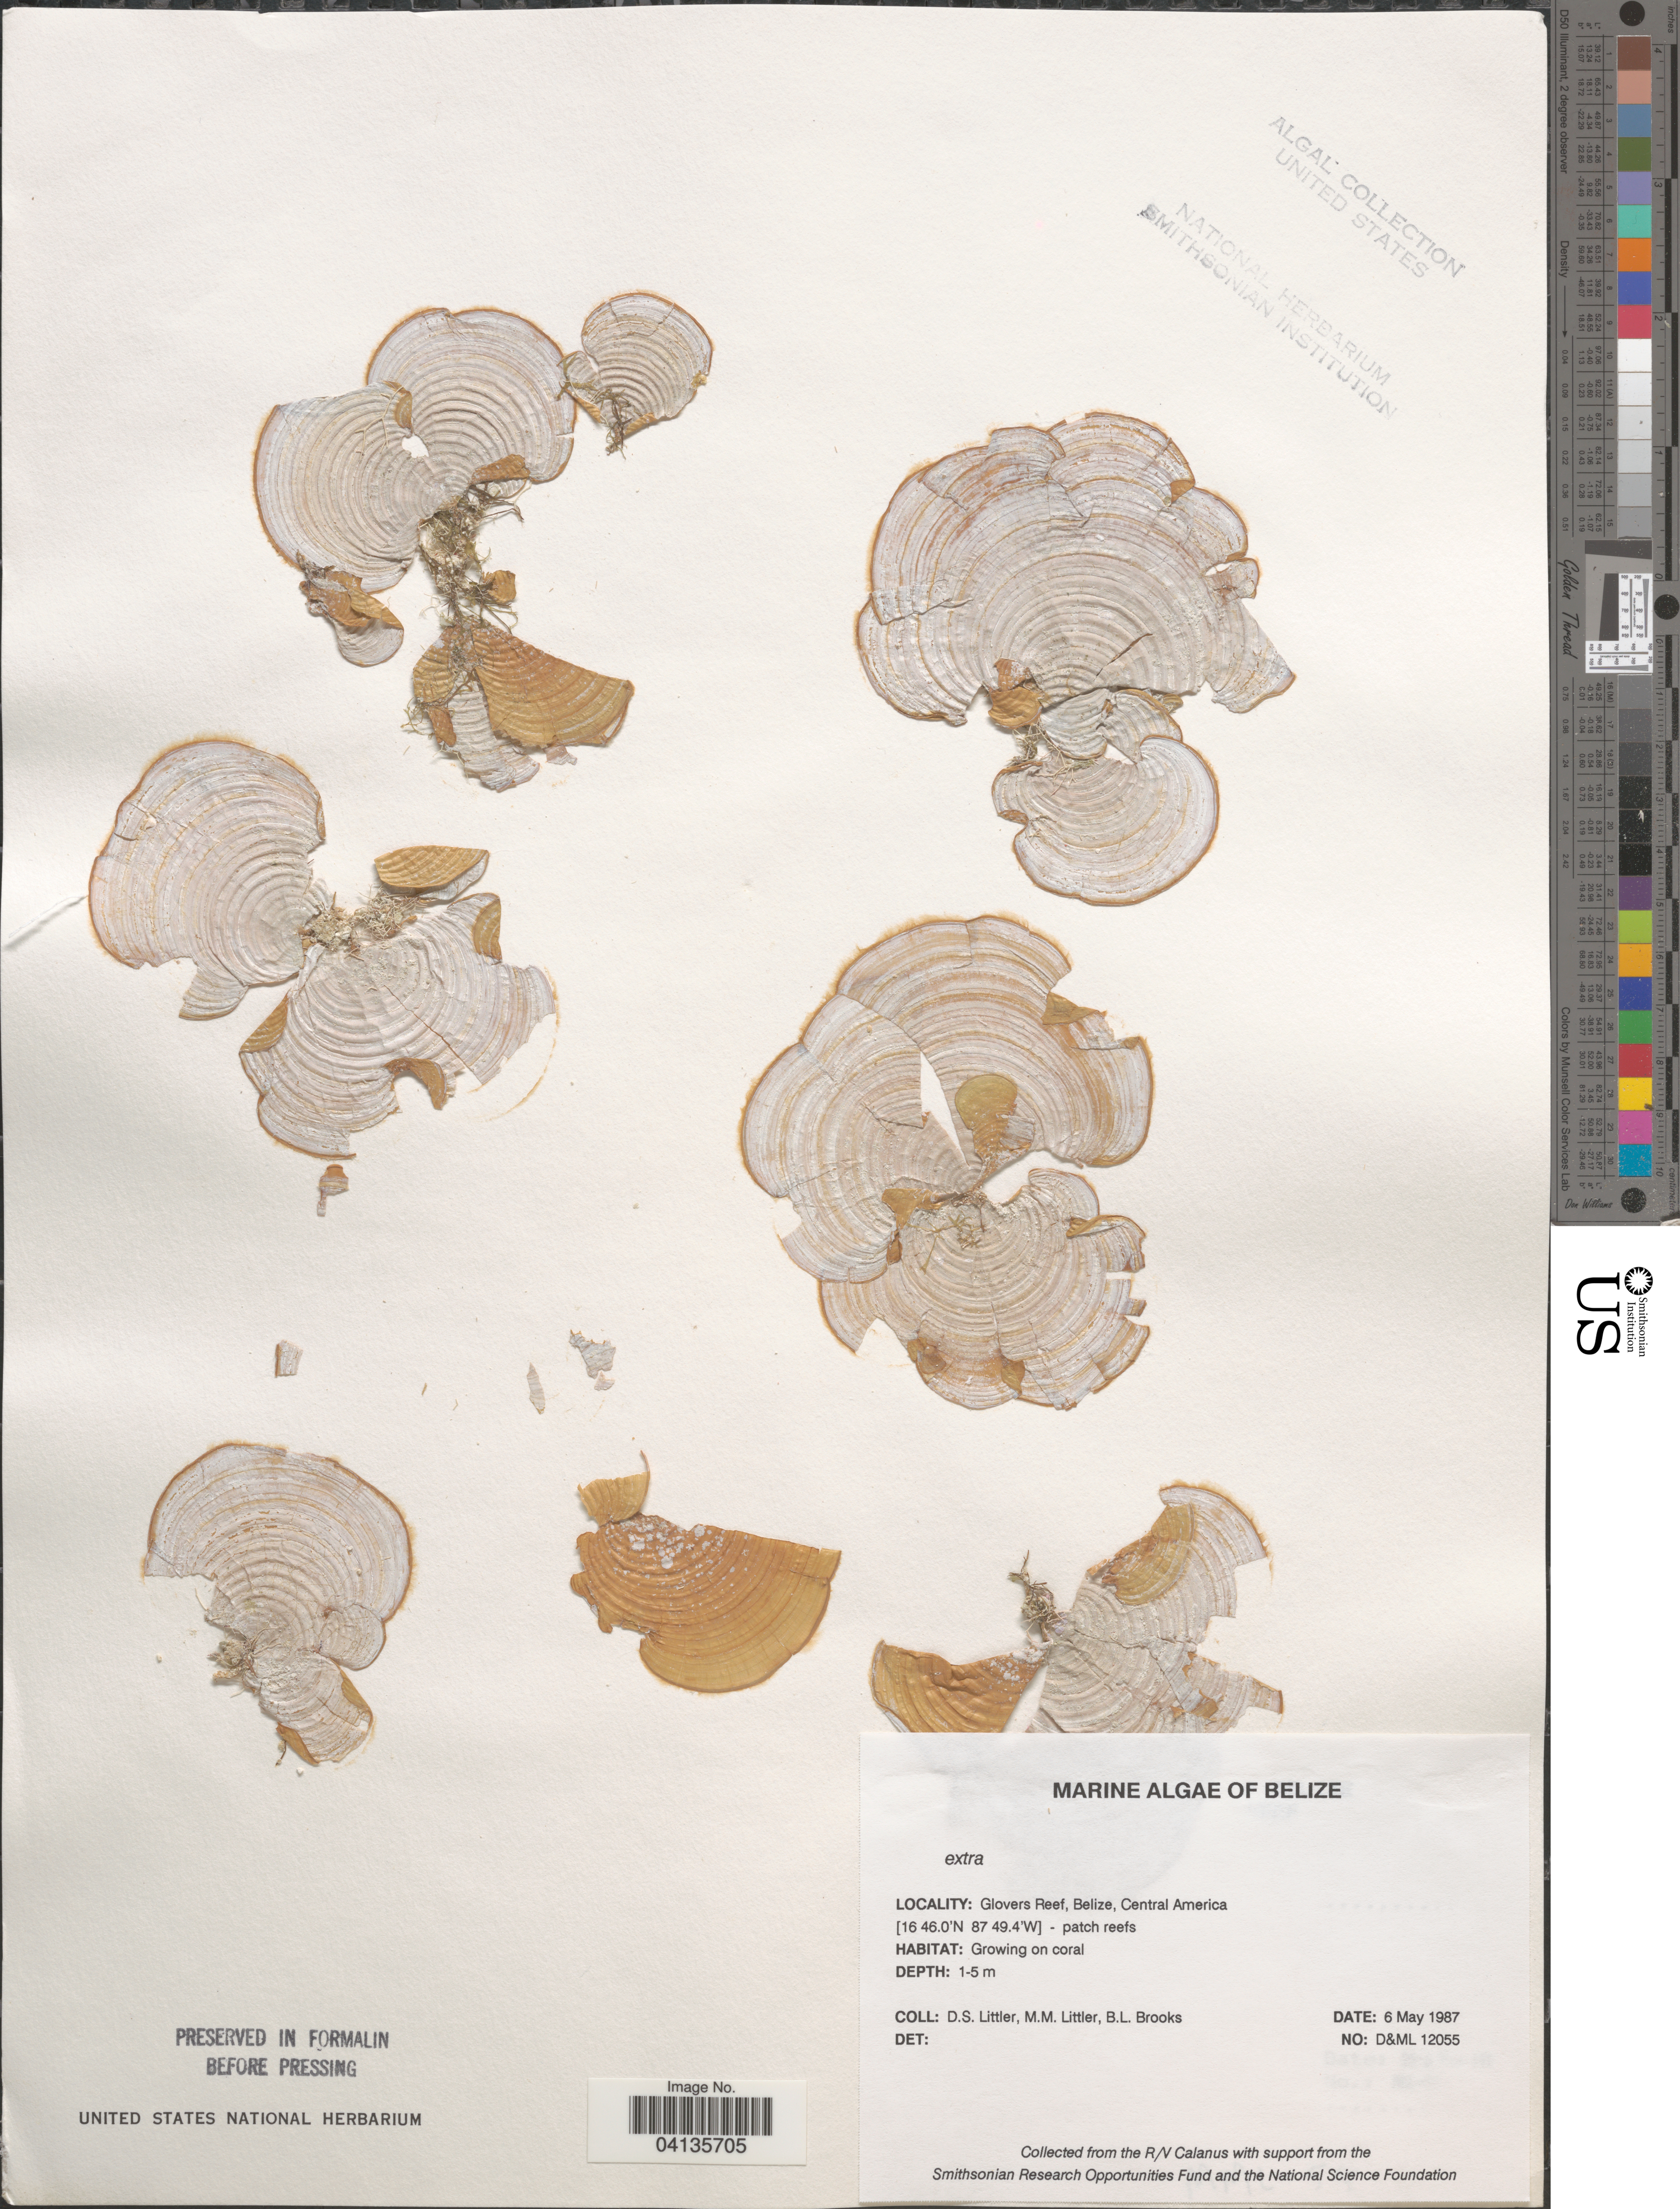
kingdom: Plantae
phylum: Rhodophyta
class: Florideophyceae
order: Corallinales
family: Corallinaceae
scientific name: Crustose Coralline Algae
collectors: D. S. Littler & B. Brooks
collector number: D&ML12055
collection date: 1987-05-06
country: Belize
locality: Glovers Reef.